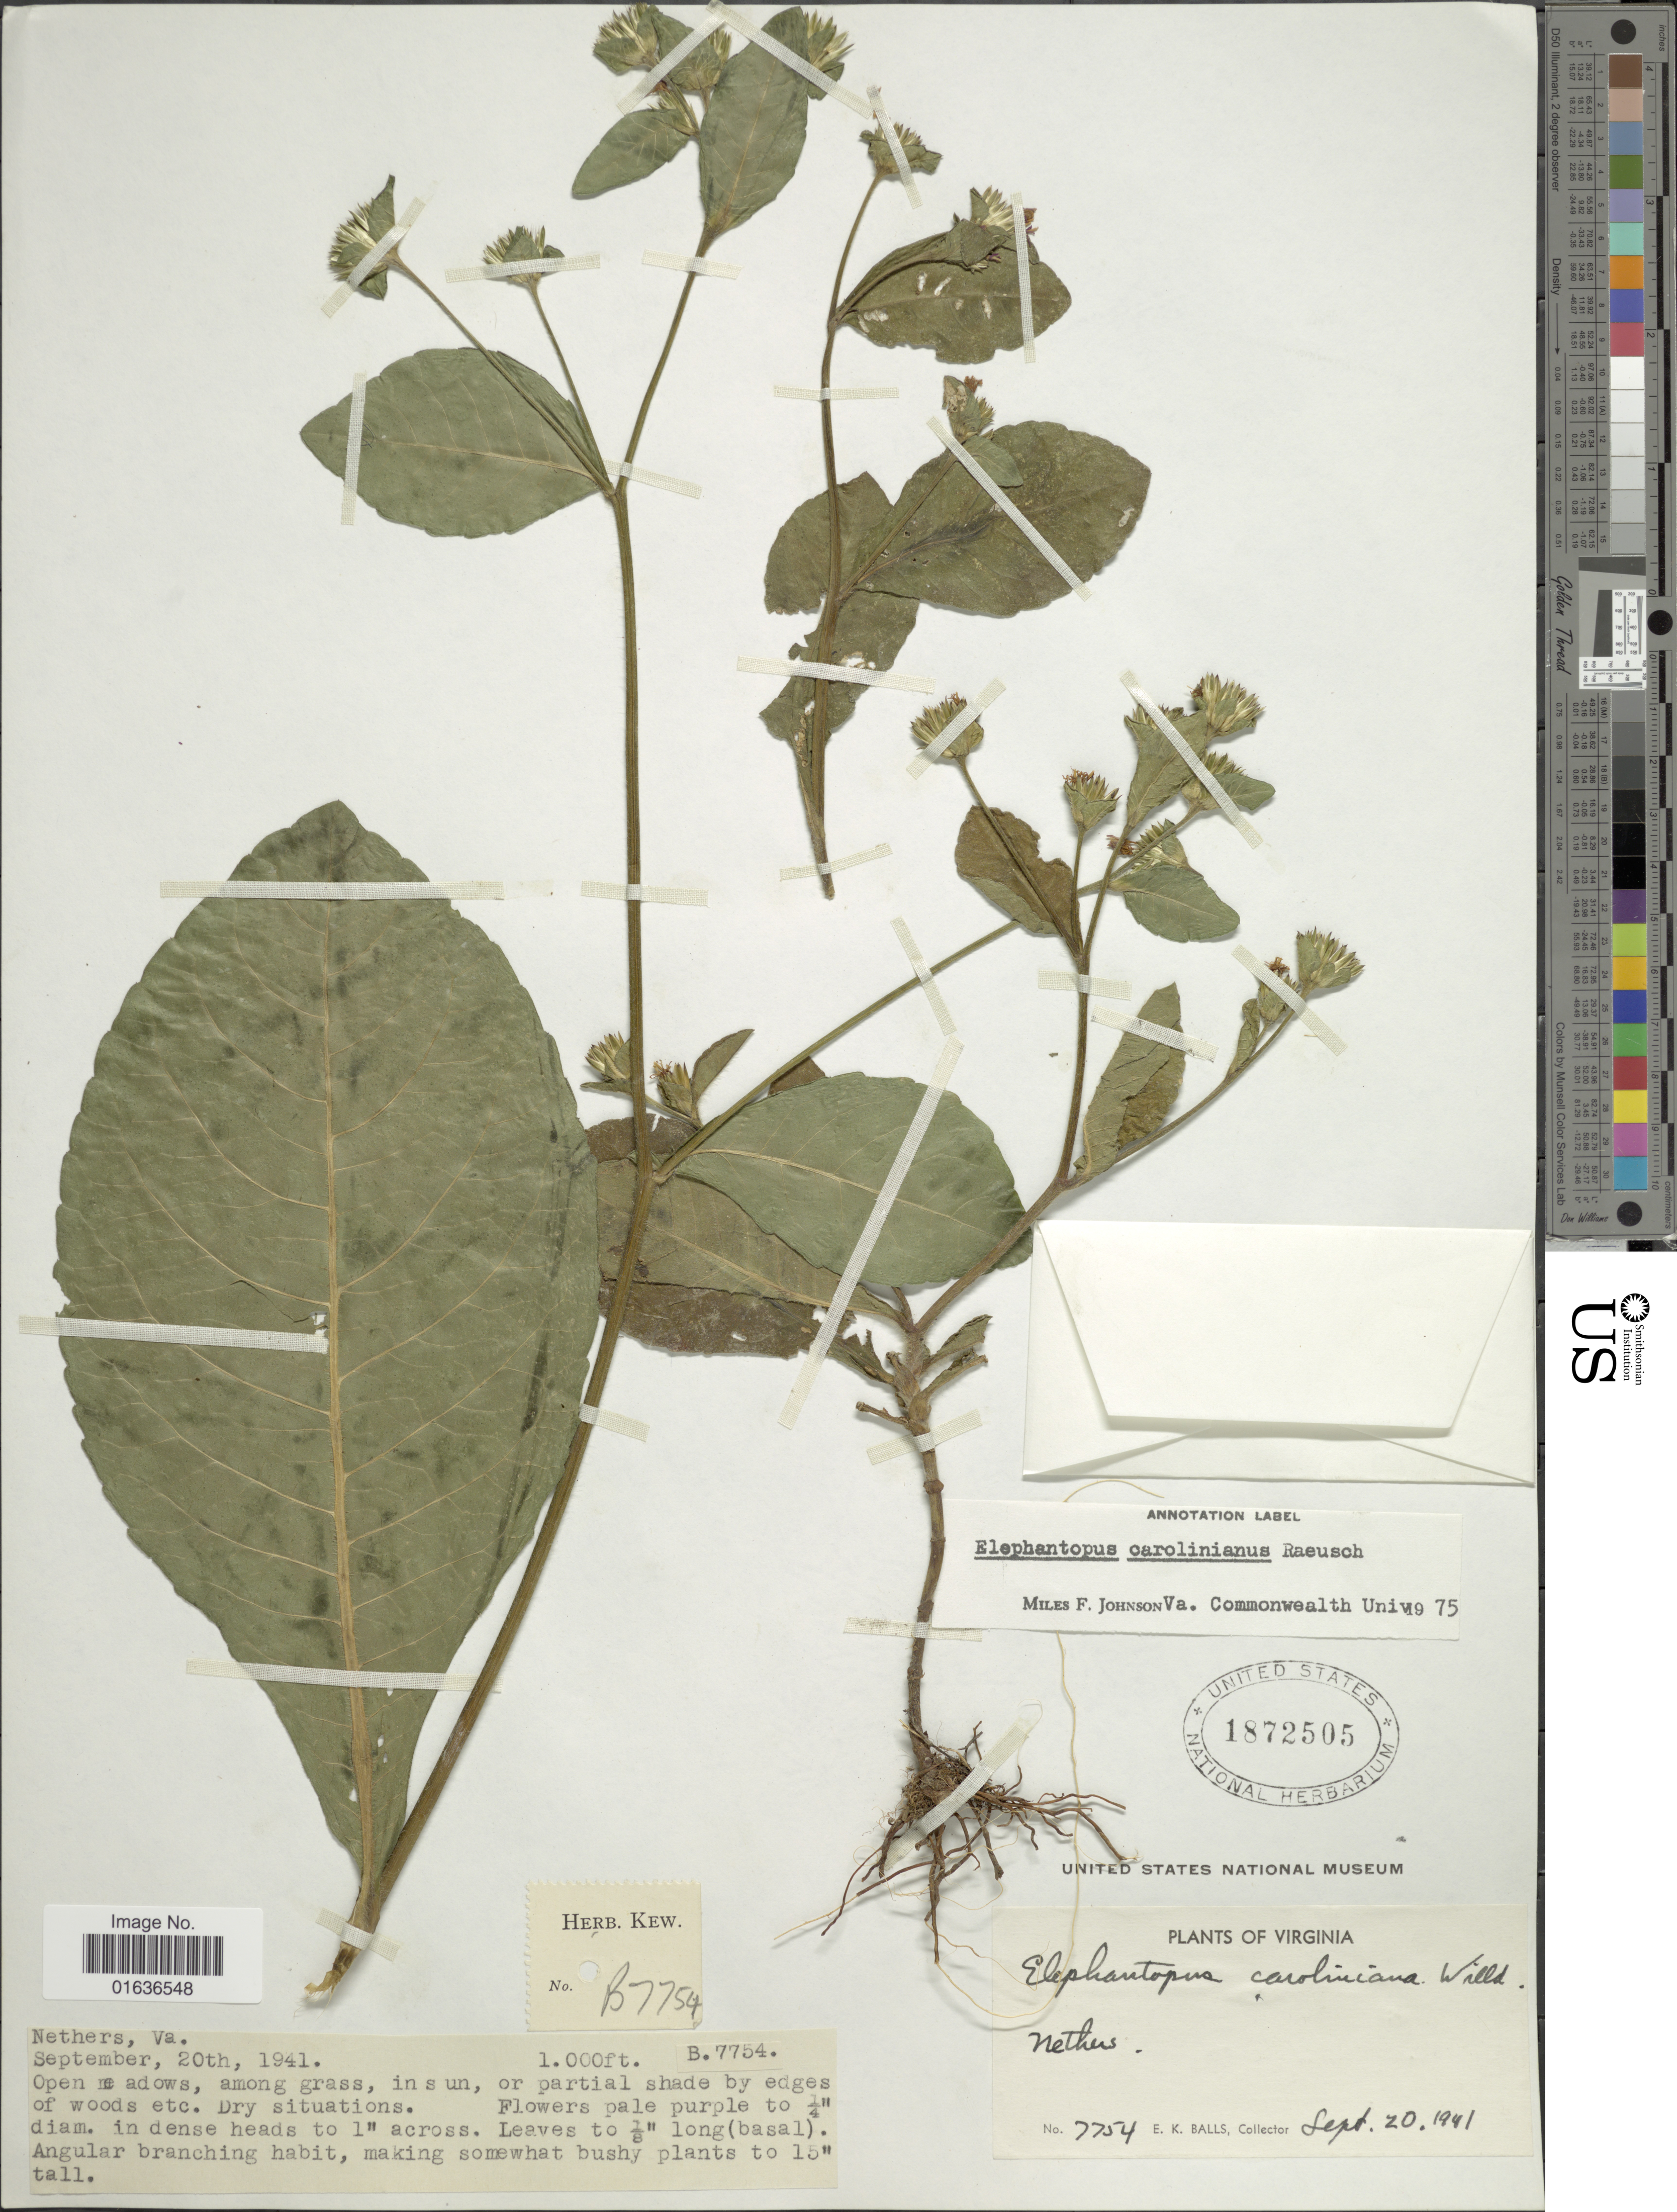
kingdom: Plantae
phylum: Tracheophyta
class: Magnoliopsida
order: Asterales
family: Asteraceae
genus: Elephantopus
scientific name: Elephantopus carolinianus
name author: Raeusch.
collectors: E. K. Balls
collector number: B7754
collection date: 1941-09-20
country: United States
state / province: Virginia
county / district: Madison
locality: Nethers,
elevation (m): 305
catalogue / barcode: US 1872505